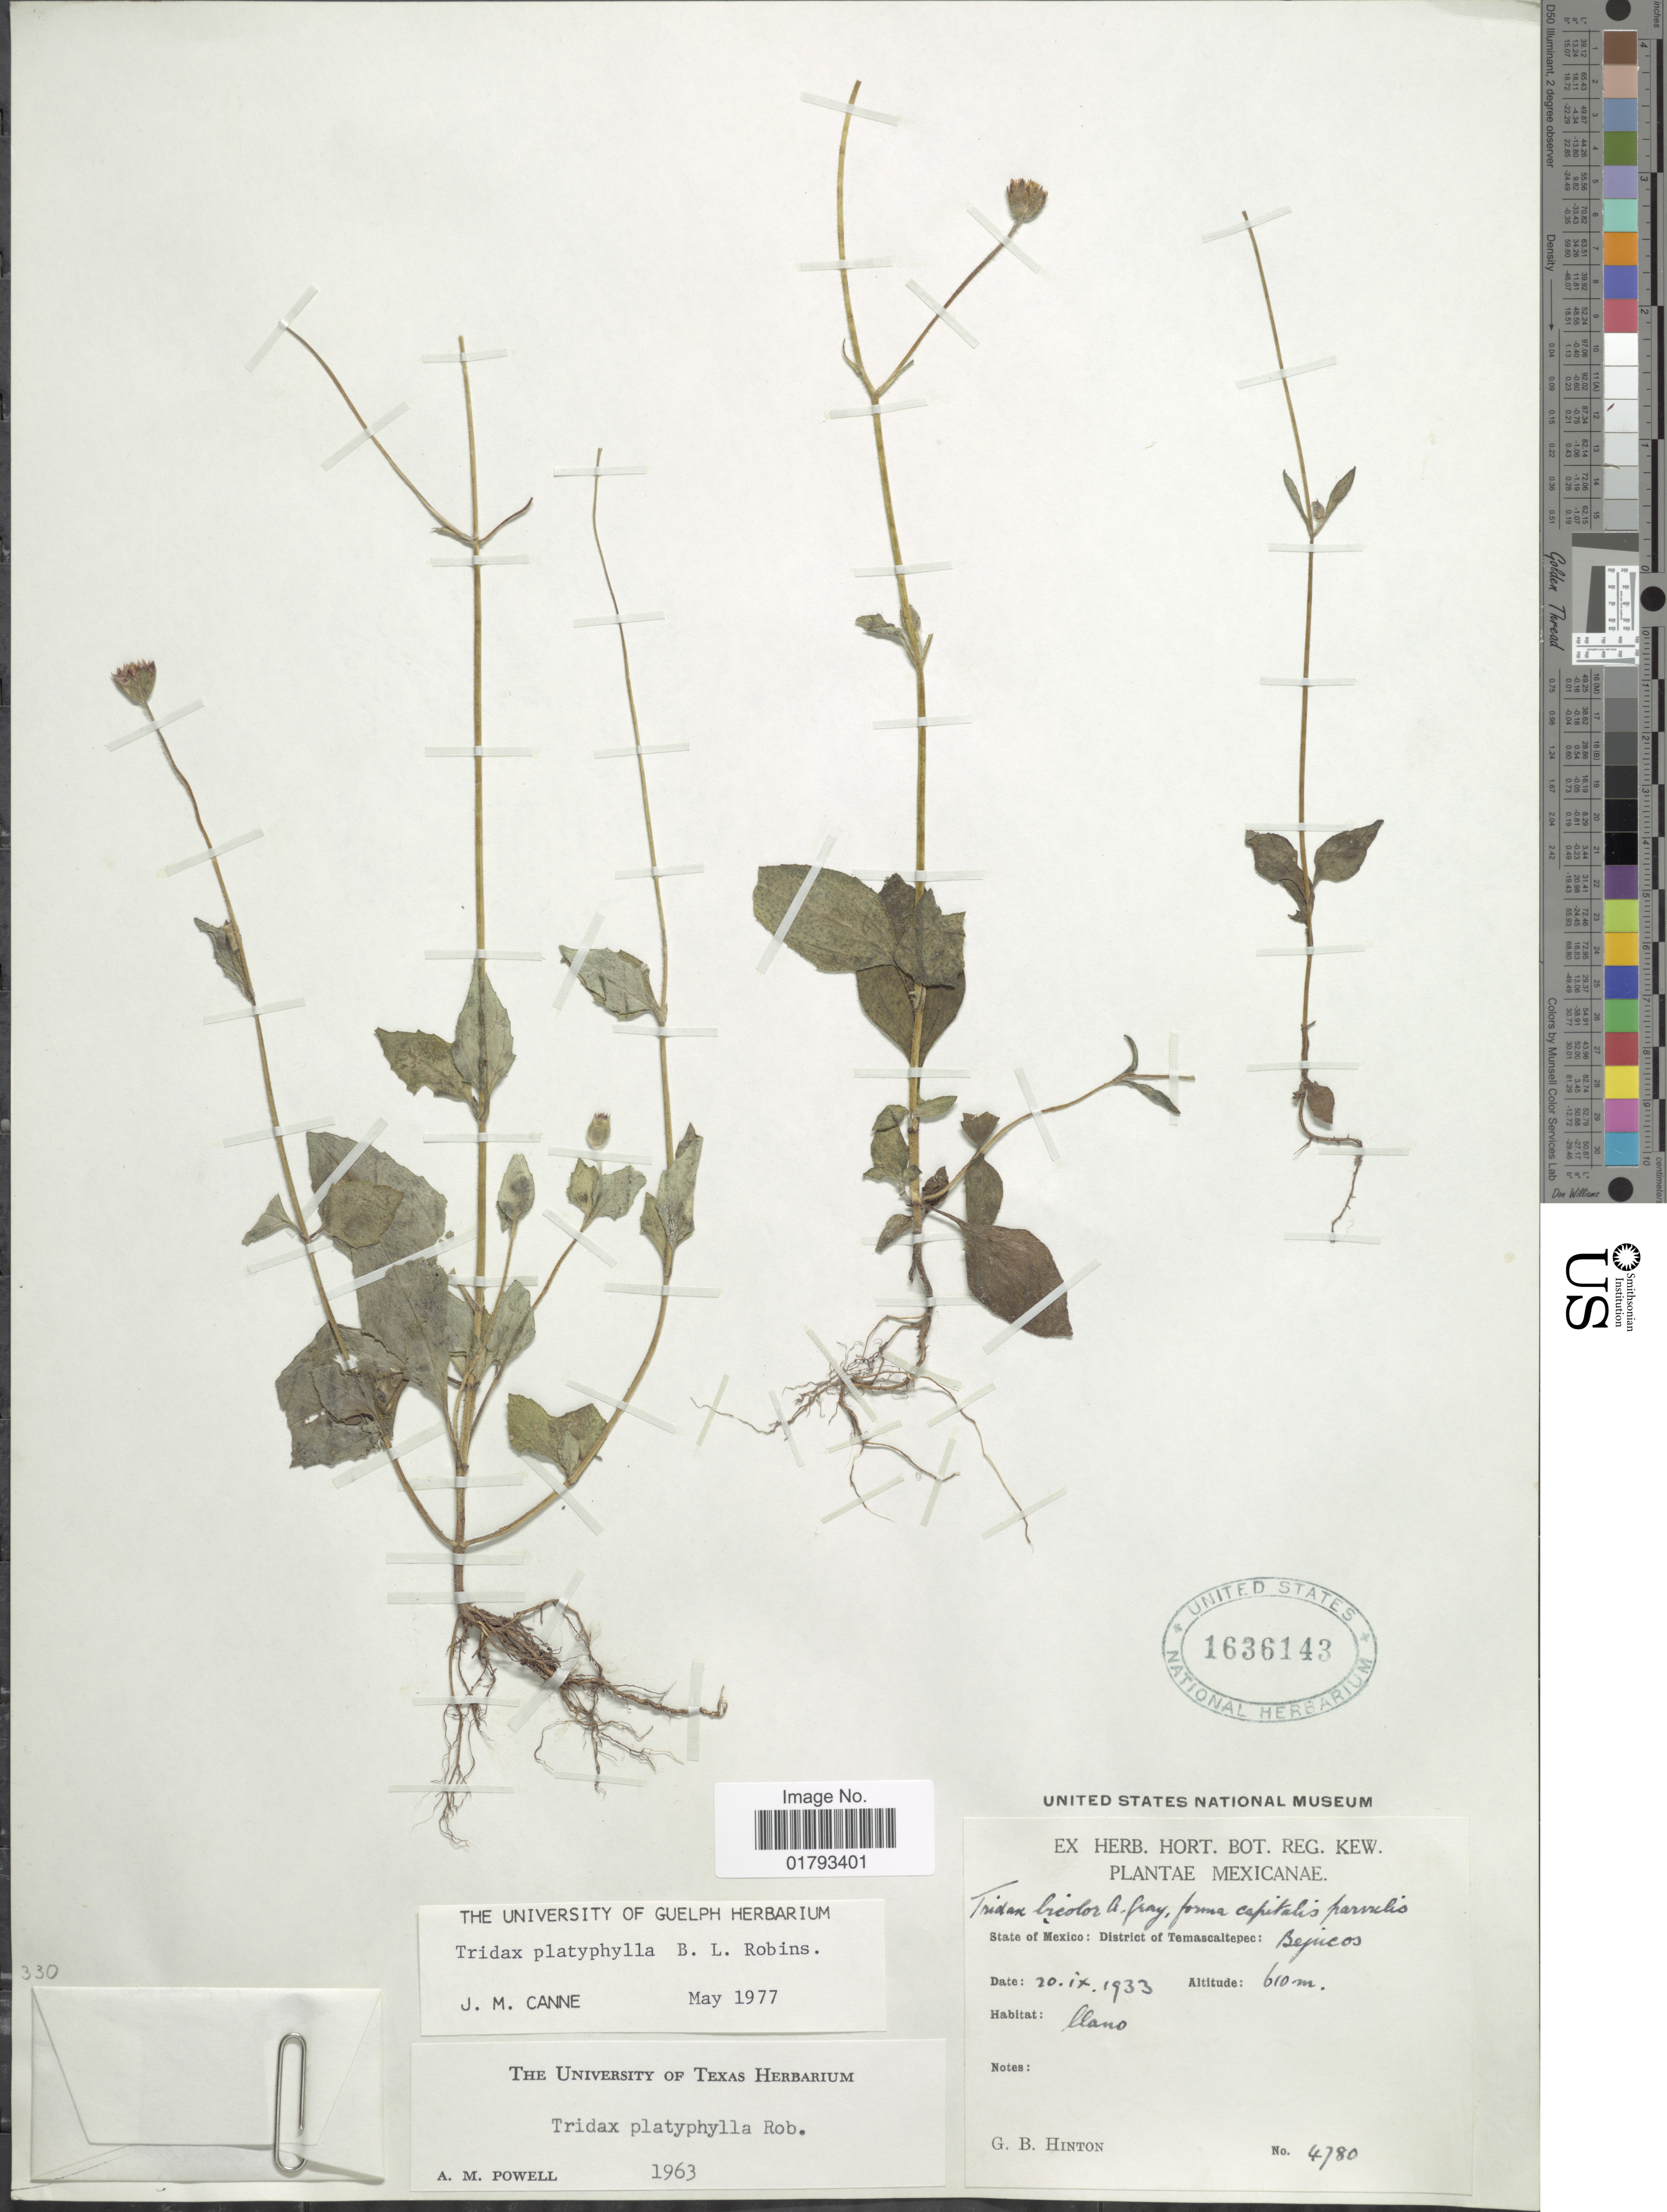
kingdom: Plantae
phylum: Tracheophyta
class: Magnoliopsida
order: Asterales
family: Asteraceae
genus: Tridax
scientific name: Tridax platyphylla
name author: B.L. Rob.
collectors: G. B. Hinton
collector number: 4780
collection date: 1933-09-20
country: Mexico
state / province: México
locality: State of Mexico: District of Temascaltepec.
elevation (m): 610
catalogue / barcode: US 1636143